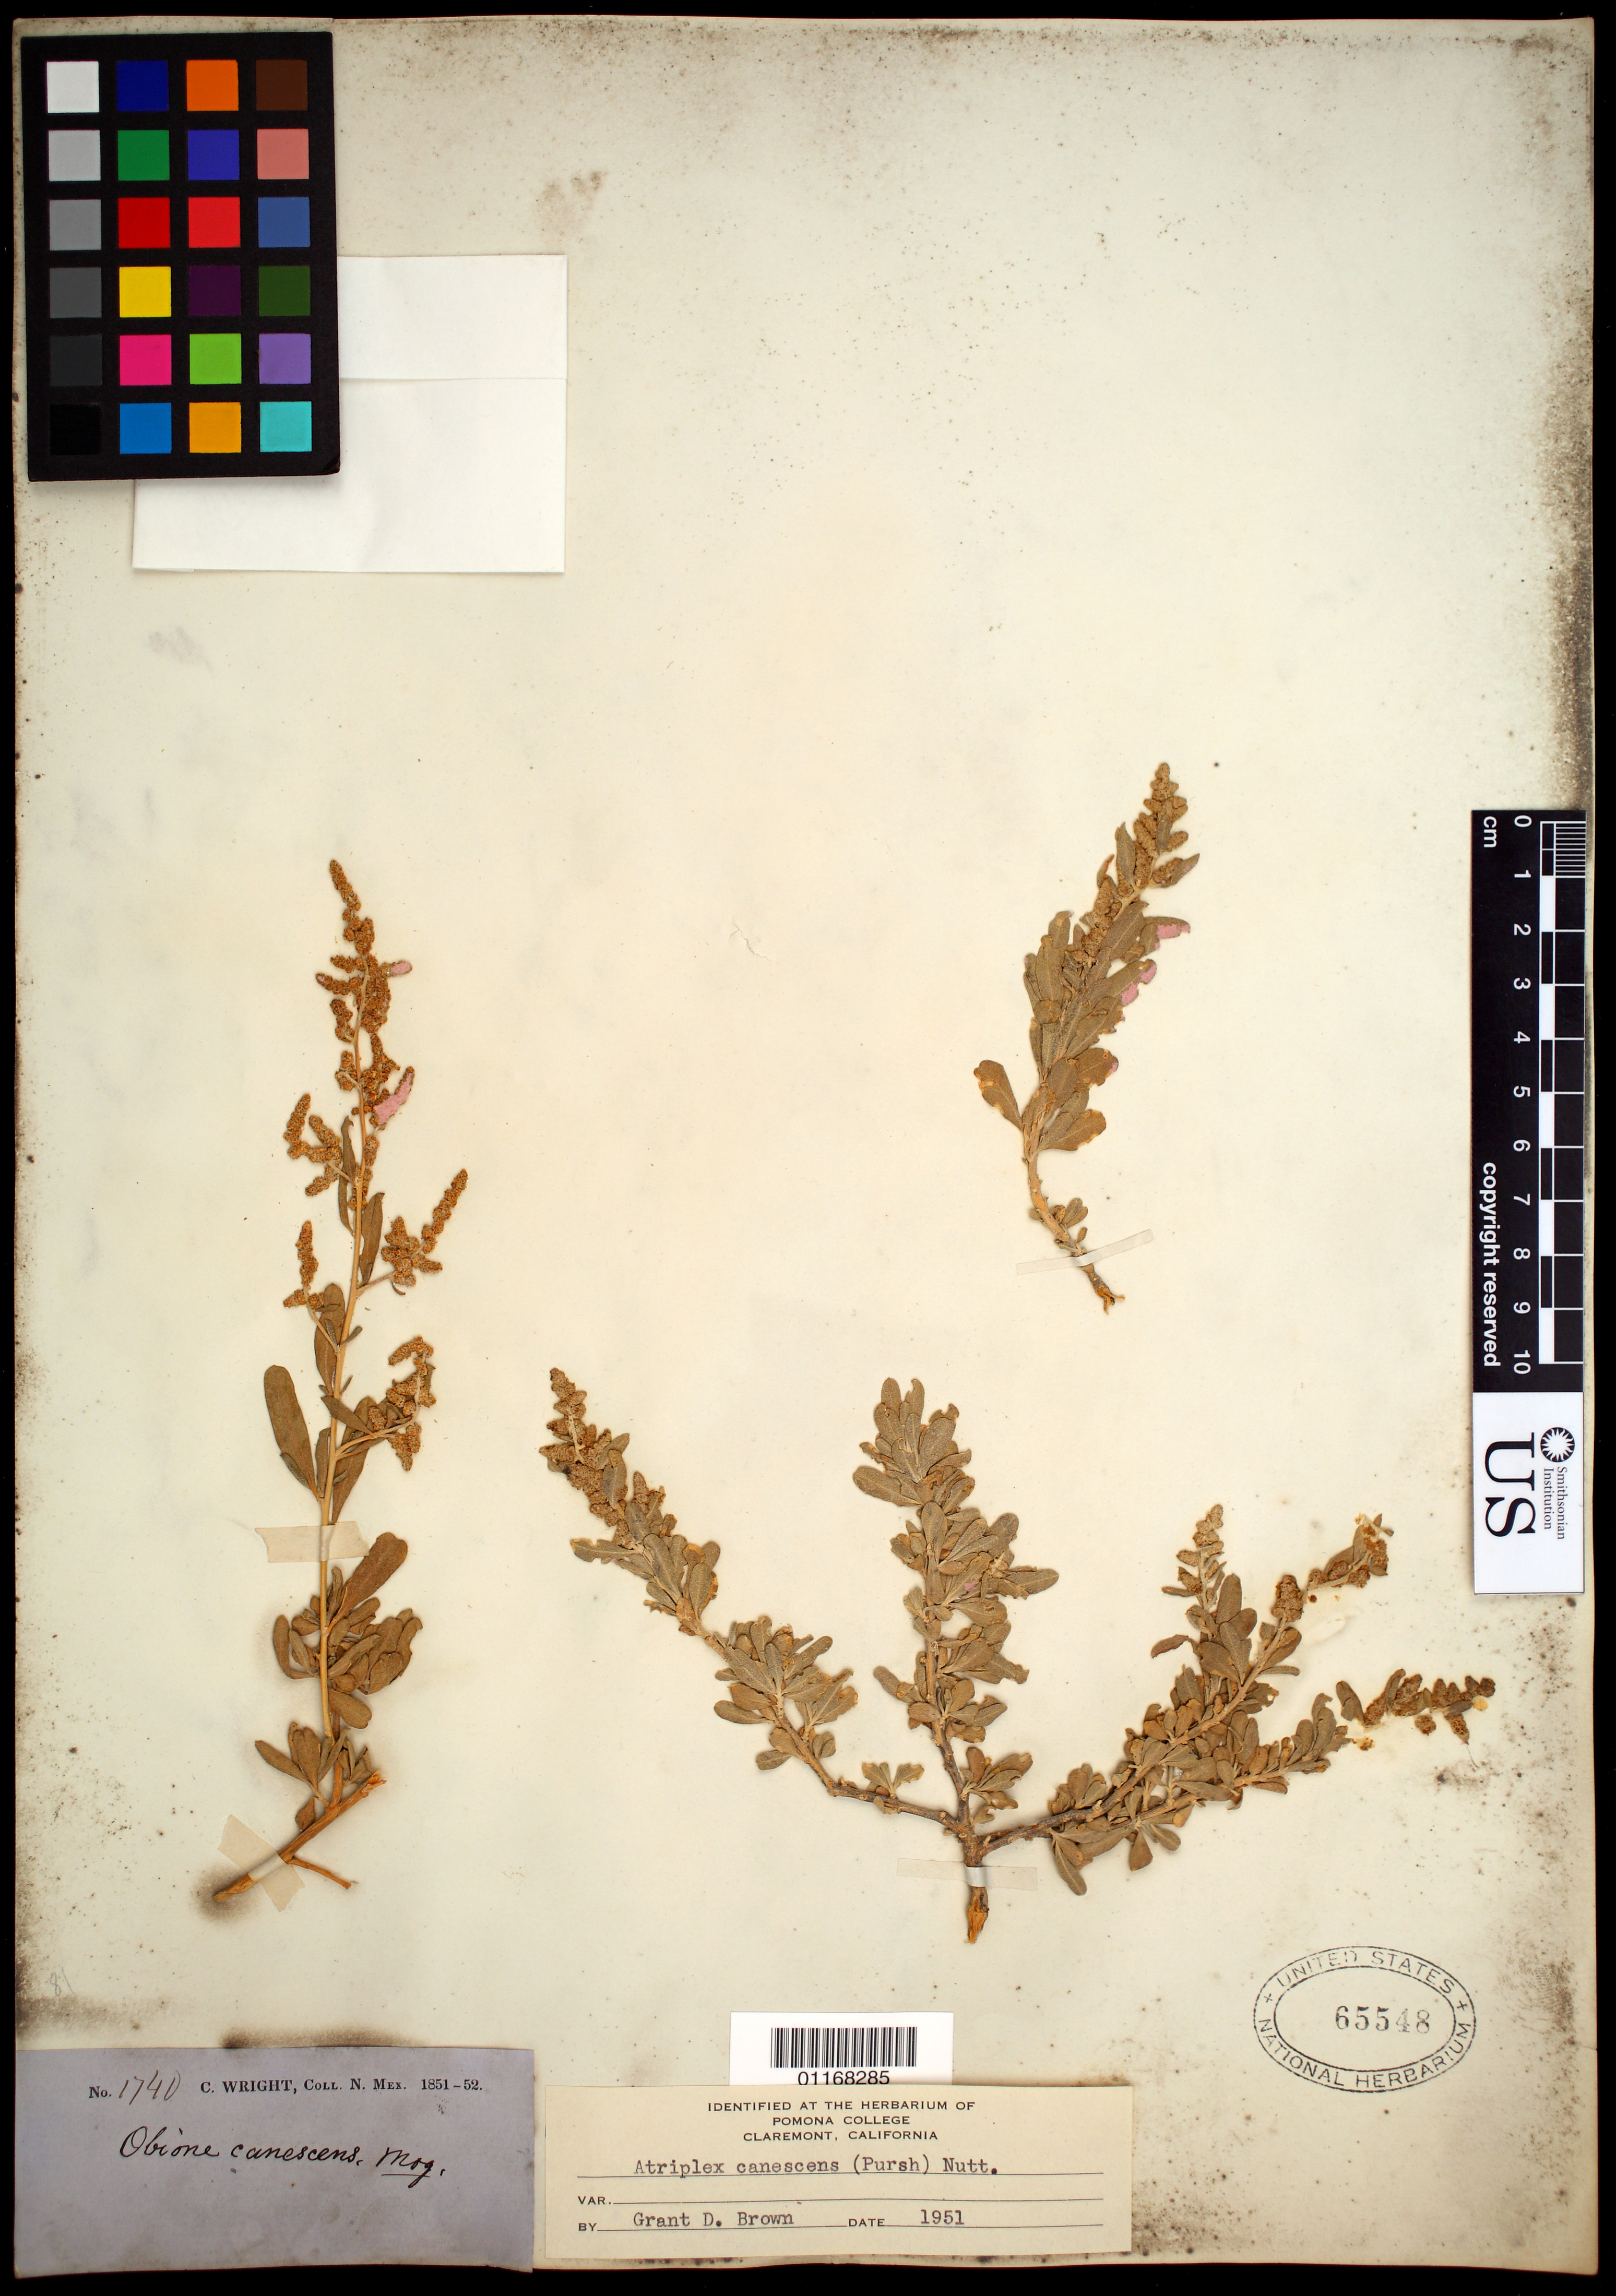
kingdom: Plantae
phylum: Tracheophyta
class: Magnoliopsida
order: Caryophyllales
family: Amaranthaceae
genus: Atriplex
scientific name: Atriplex canescens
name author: (Pursh) Nutt.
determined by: Brown, G. D.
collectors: C. Wright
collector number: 1741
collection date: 1851/1852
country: United States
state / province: New Mexico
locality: "N. Mex." [=northern Mexico or New Mexico? either way possibly referring to present-day Arizona or Texas]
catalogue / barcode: US 65548